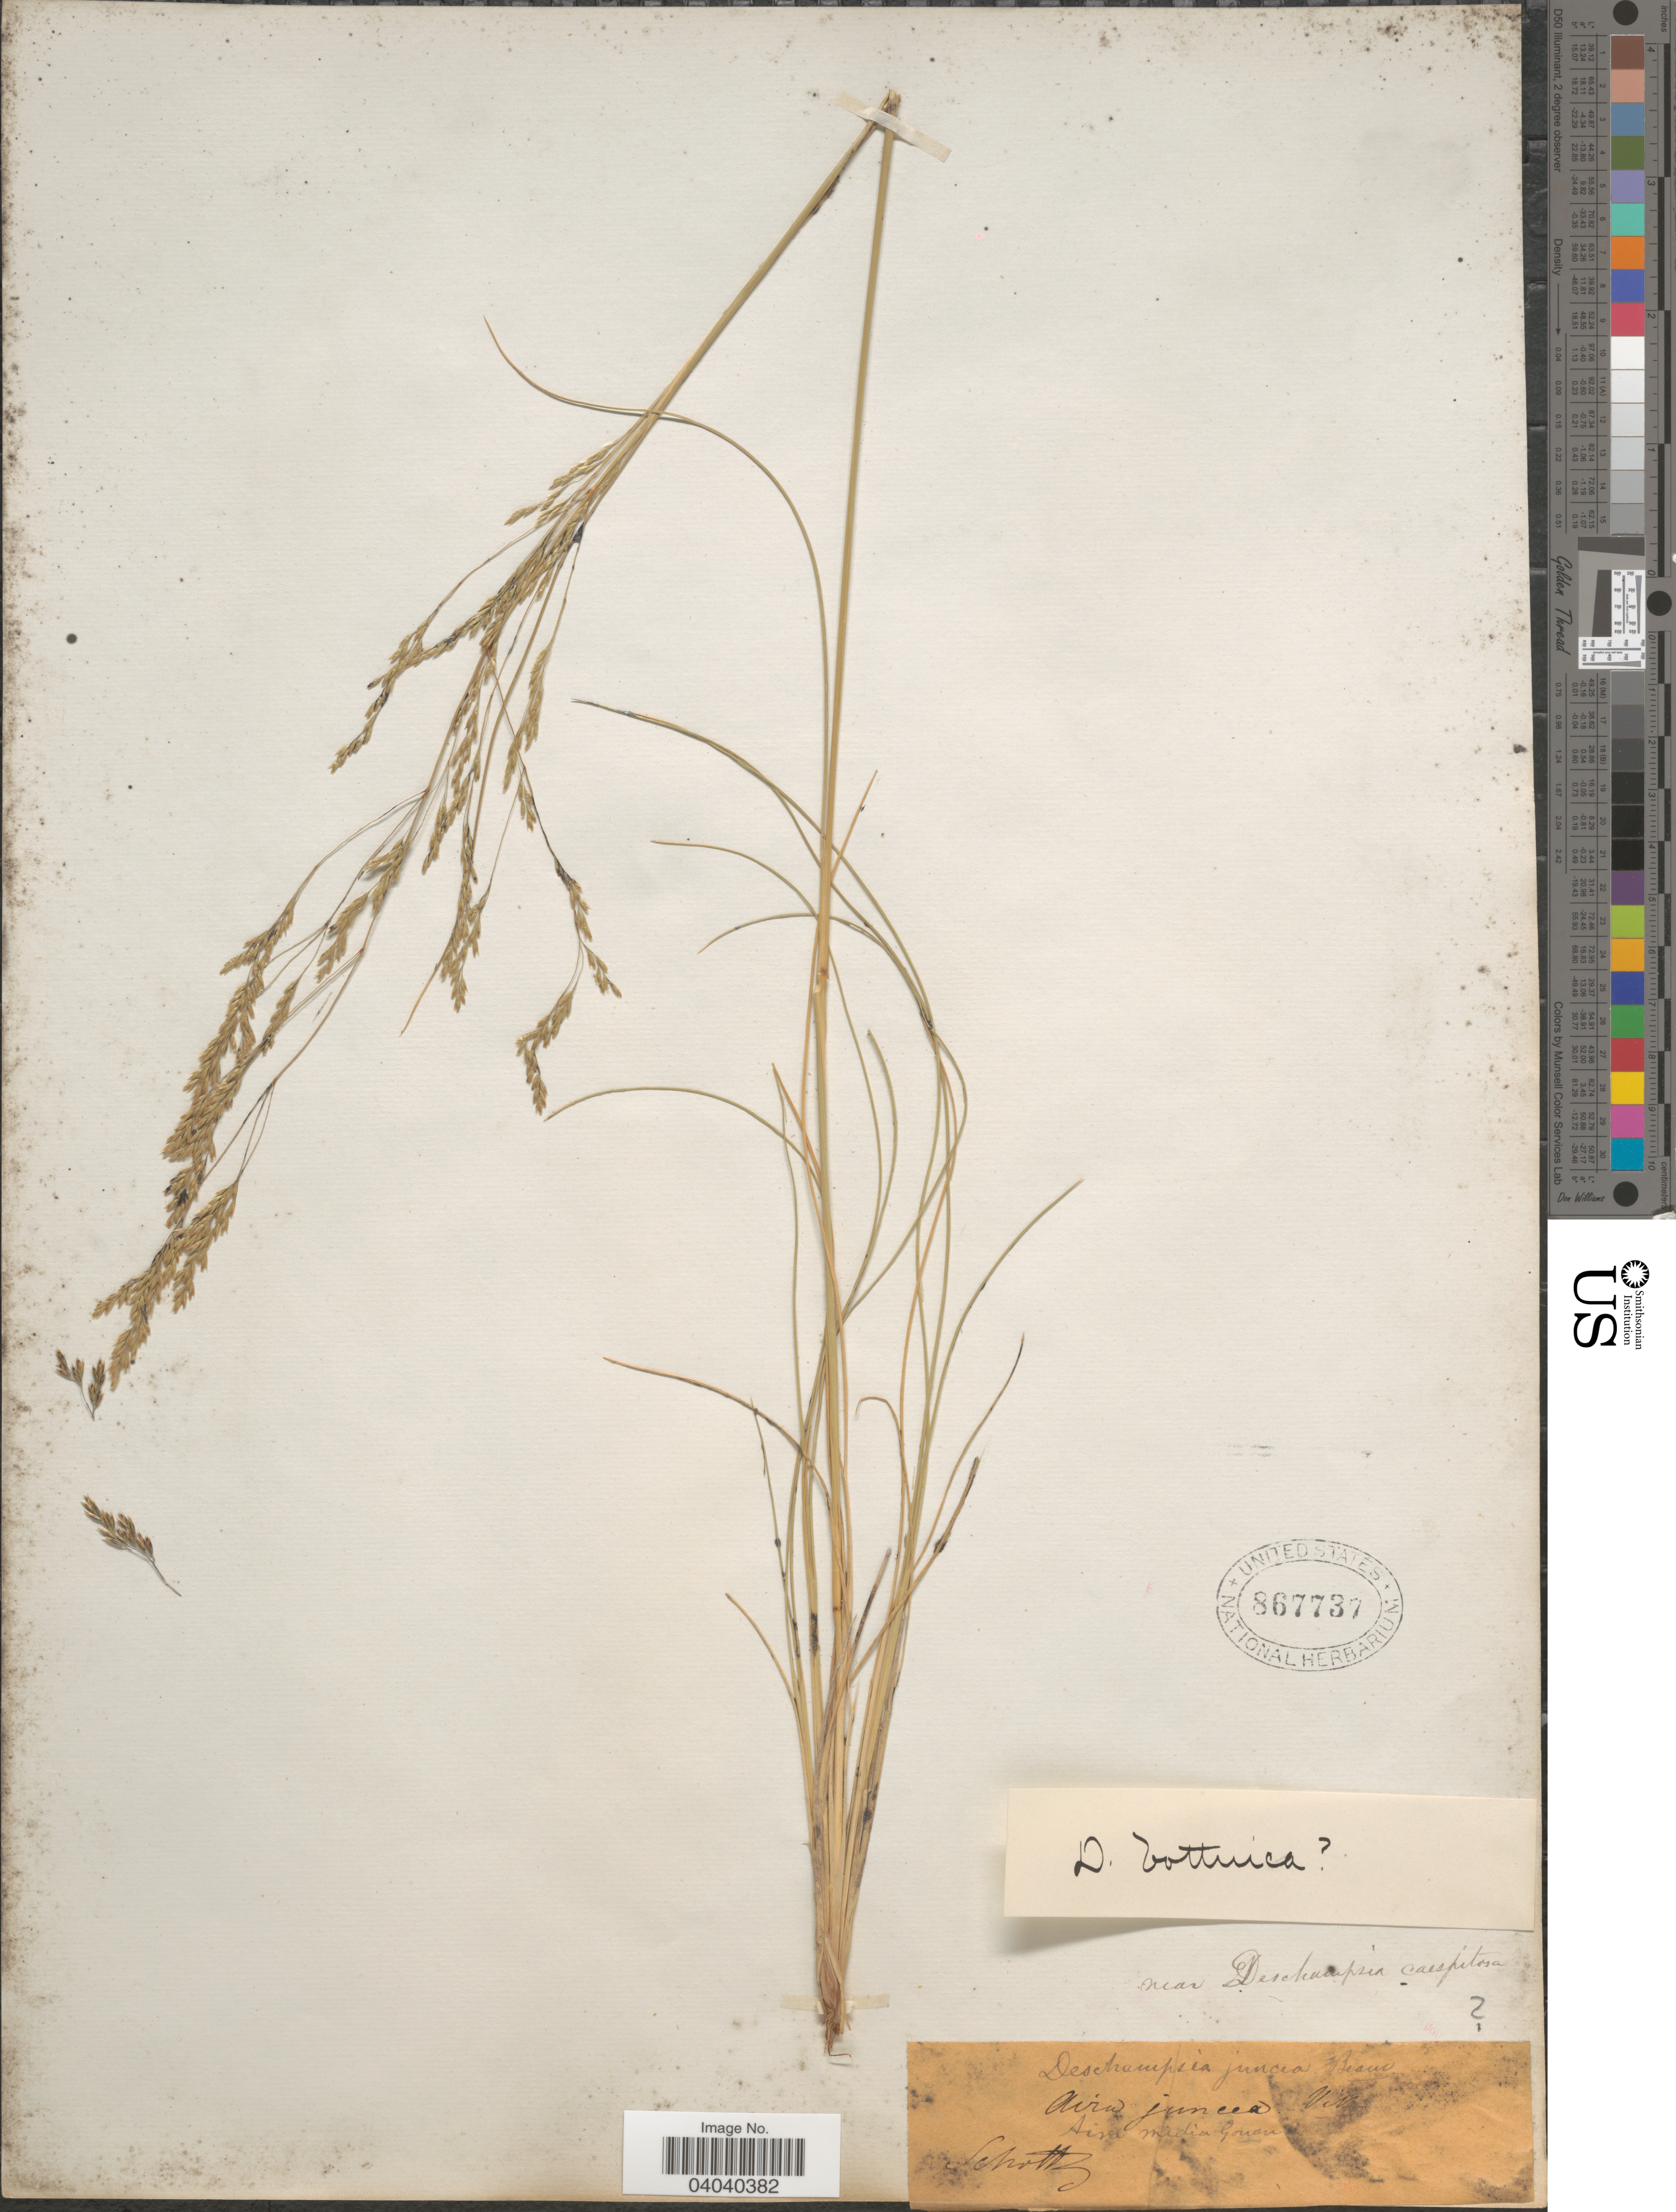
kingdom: Plantae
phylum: Tracheophyta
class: Liliopsida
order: Poales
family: Poaceae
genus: Deschampsia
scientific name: Deschampsia cespitosa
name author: (L.) P. Beauv.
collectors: -. Schottz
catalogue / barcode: US 867737